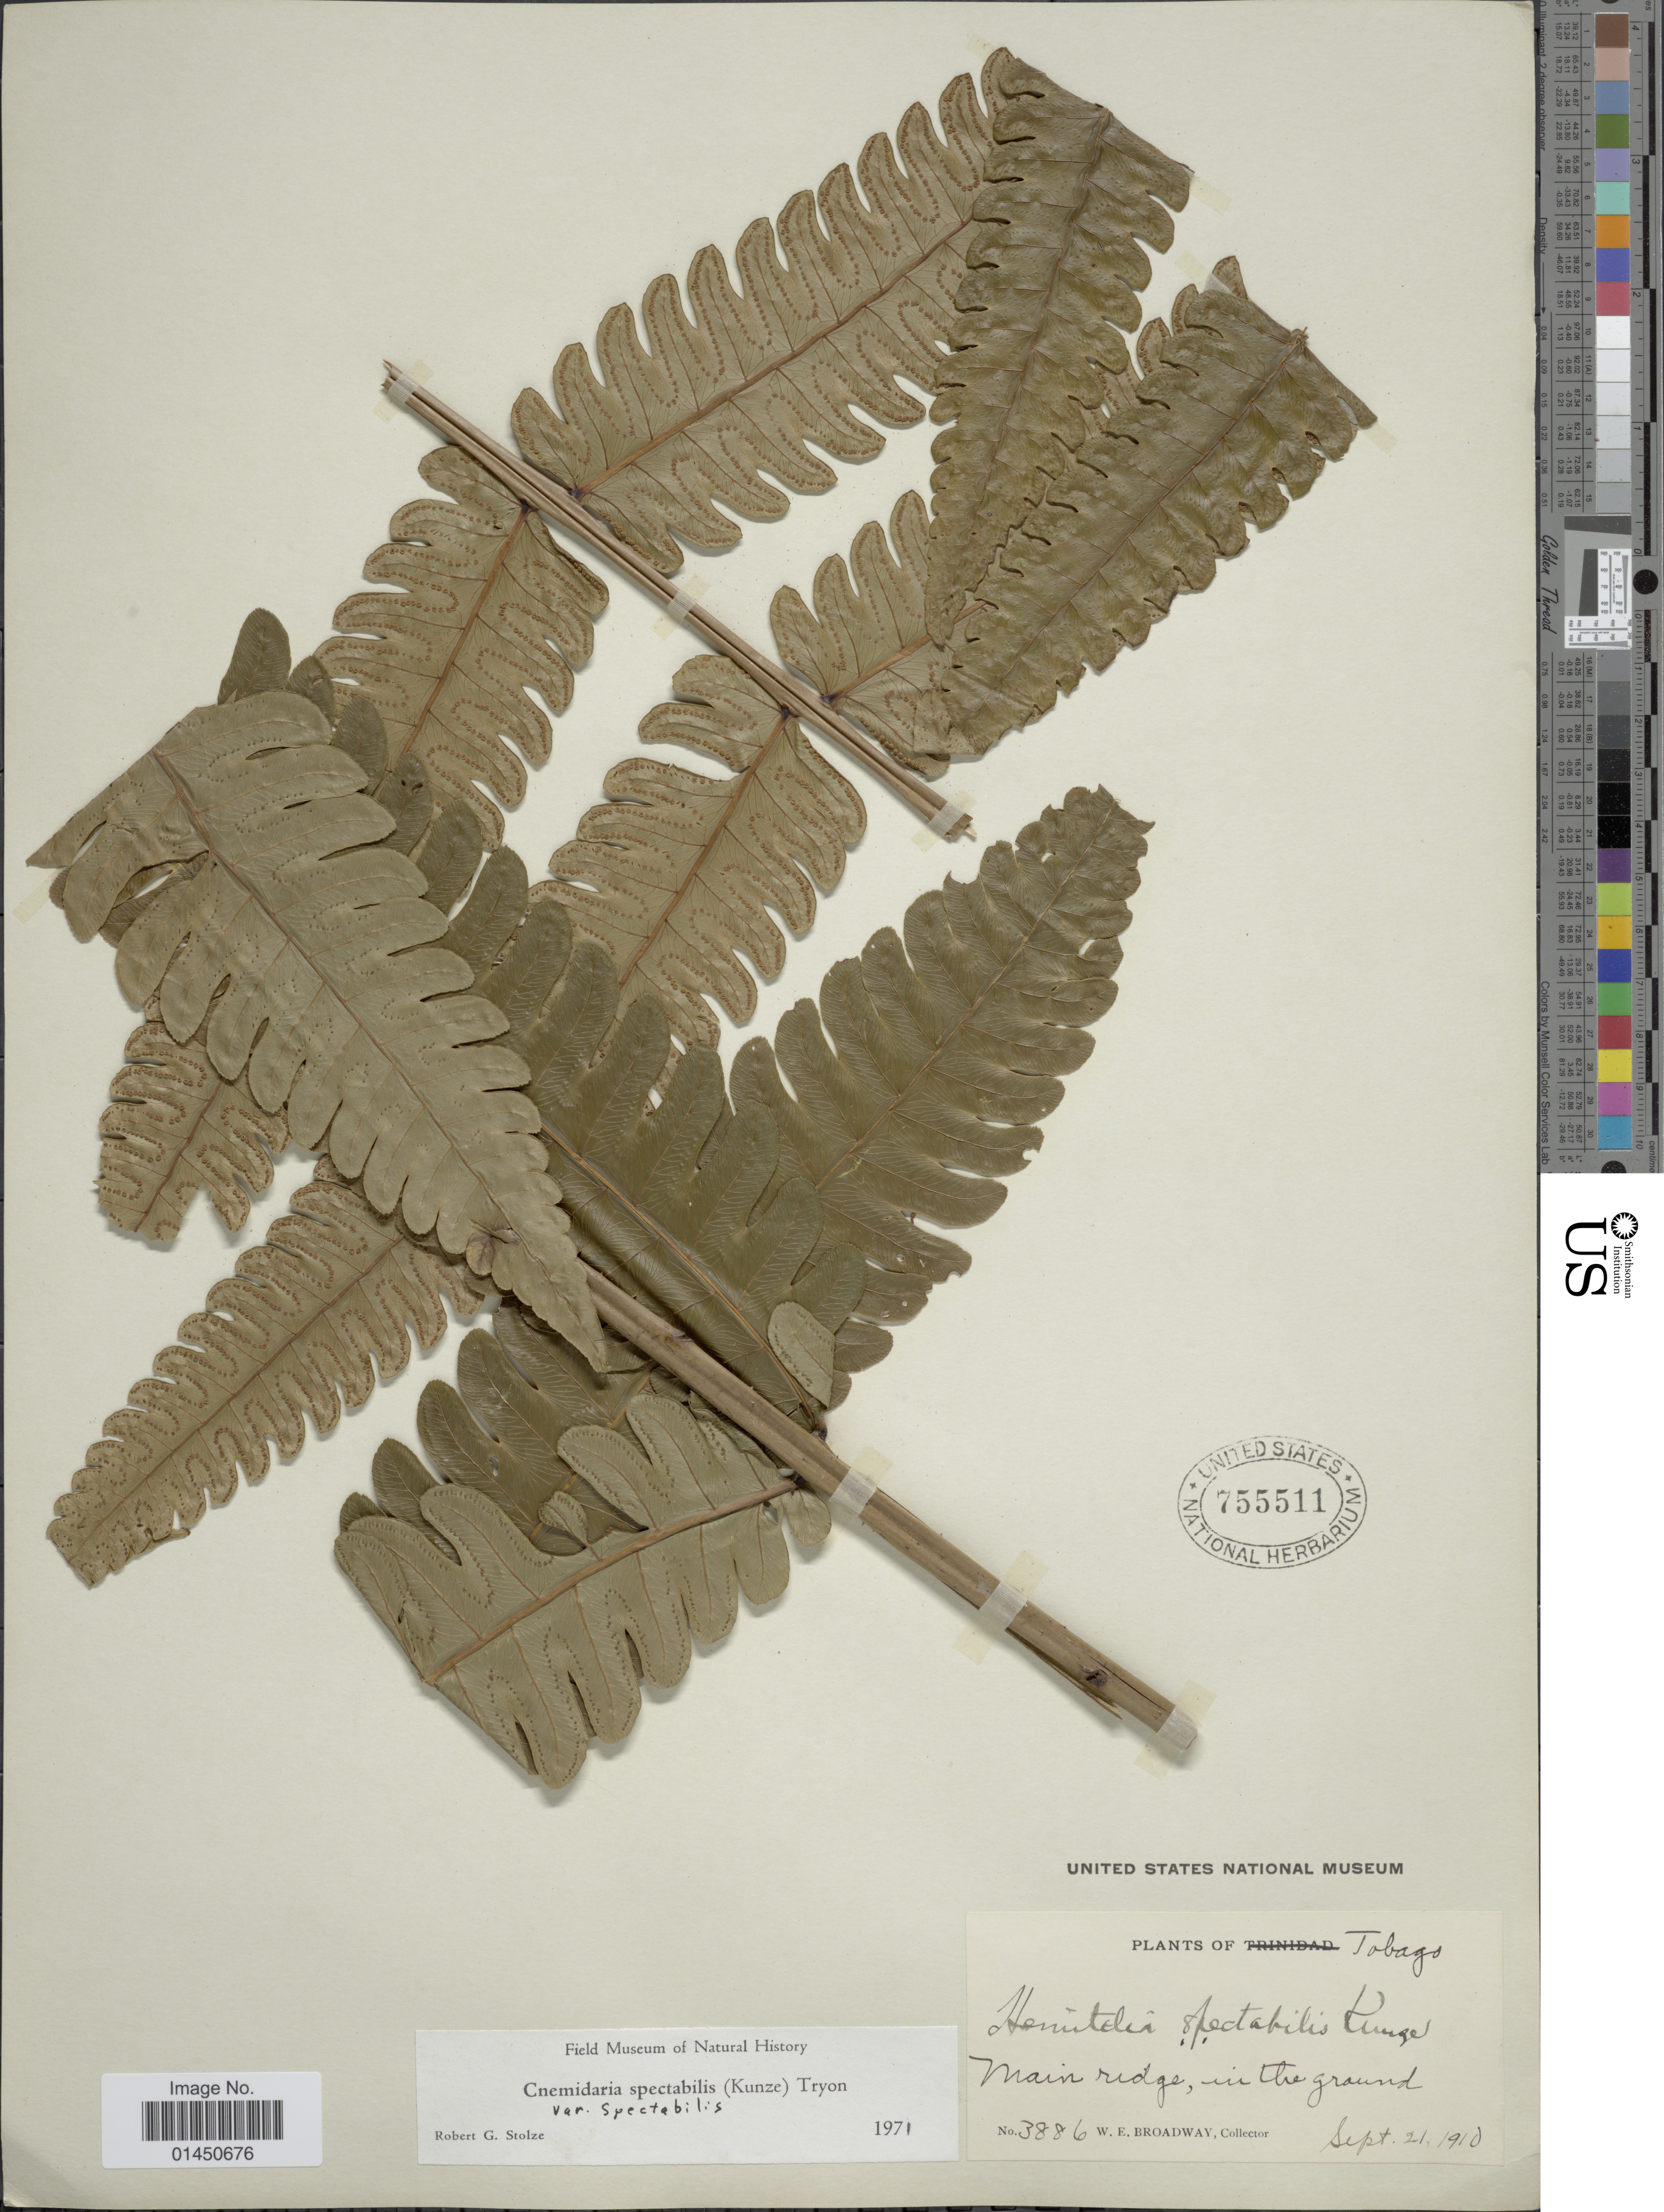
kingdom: Plantae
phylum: Tracheophyta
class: Polypodiopsida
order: Cyatheales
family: Cyatheaceae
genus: Cyathea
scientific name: Cyathea spectabilis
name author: (Kunze) Domin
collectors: W. E. Broadway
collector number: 3886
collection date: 1910-09-21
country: Trinidad and Tobago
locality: Tobago, Marin Ridge, in the ground.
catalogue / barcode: US 755511